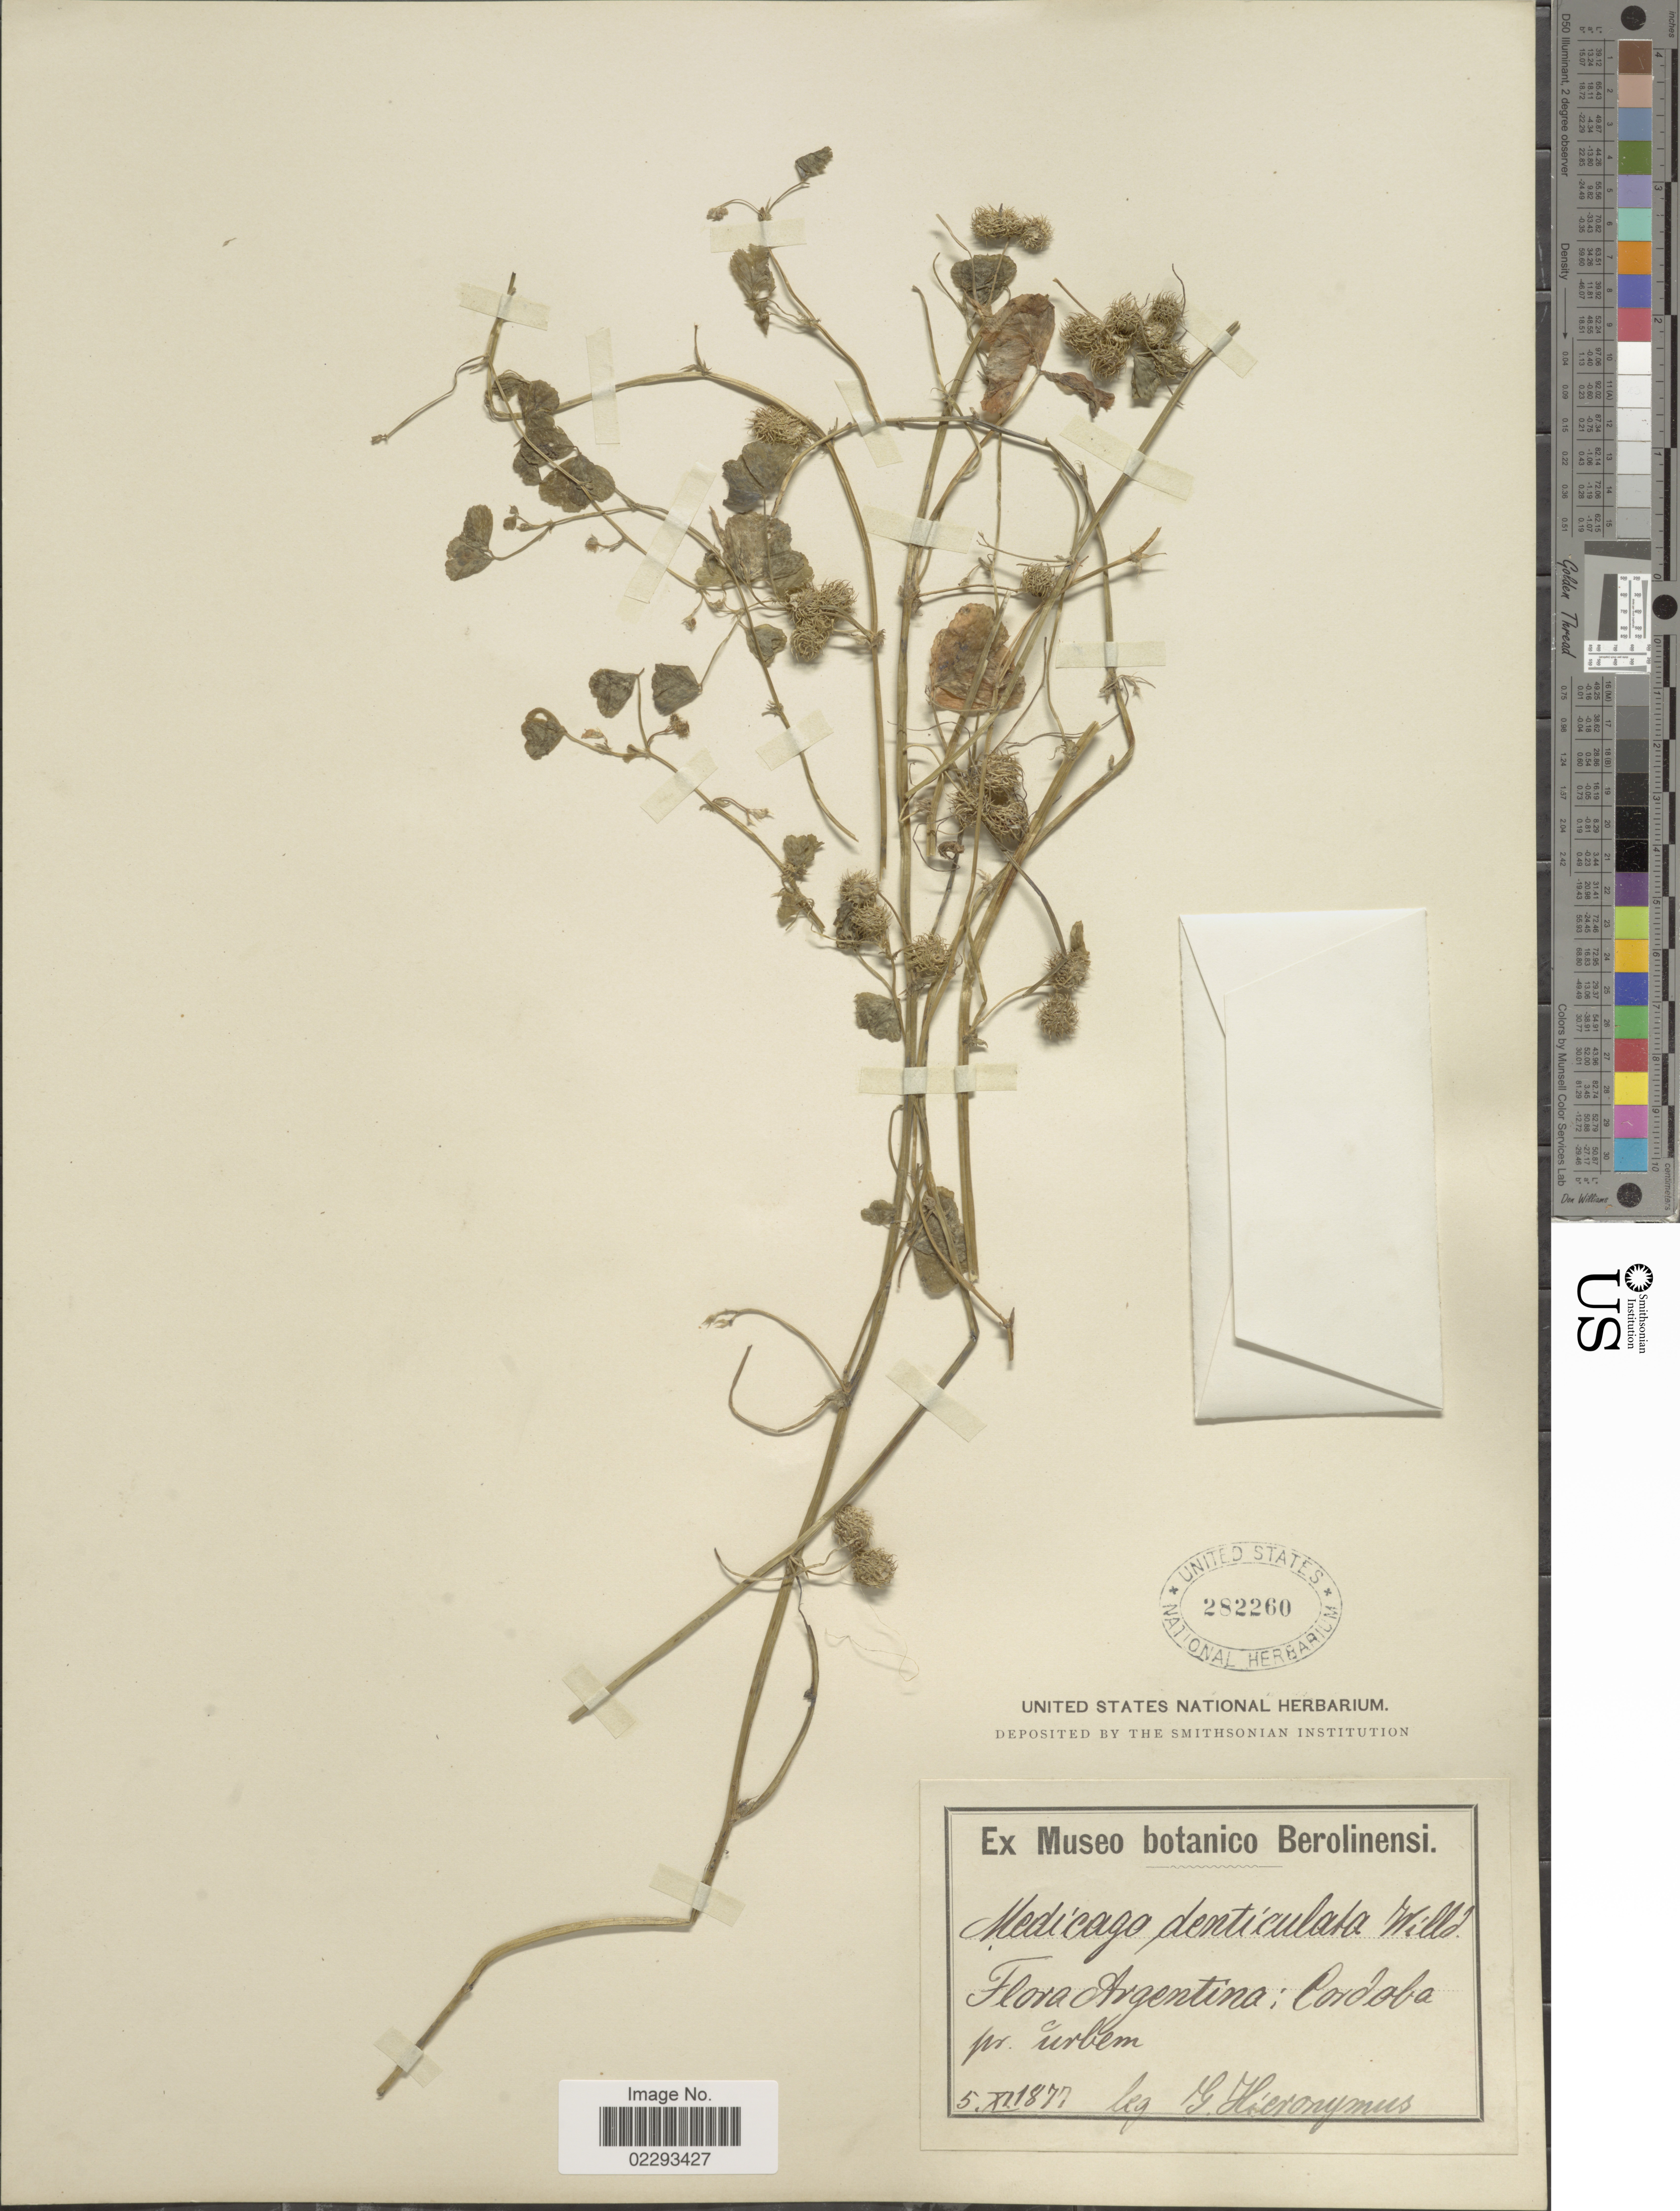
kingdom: Plantae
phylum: Tracheophyta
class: Magnoliopsida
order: Fabales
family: Fabaceae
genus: Medicago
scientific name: Medicago polymorpha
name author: L.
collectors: G. H. Hieronymus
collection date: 1877-09-05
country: Argentina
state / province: Cordoba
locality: Pr. Urbem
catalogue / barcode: US 282260